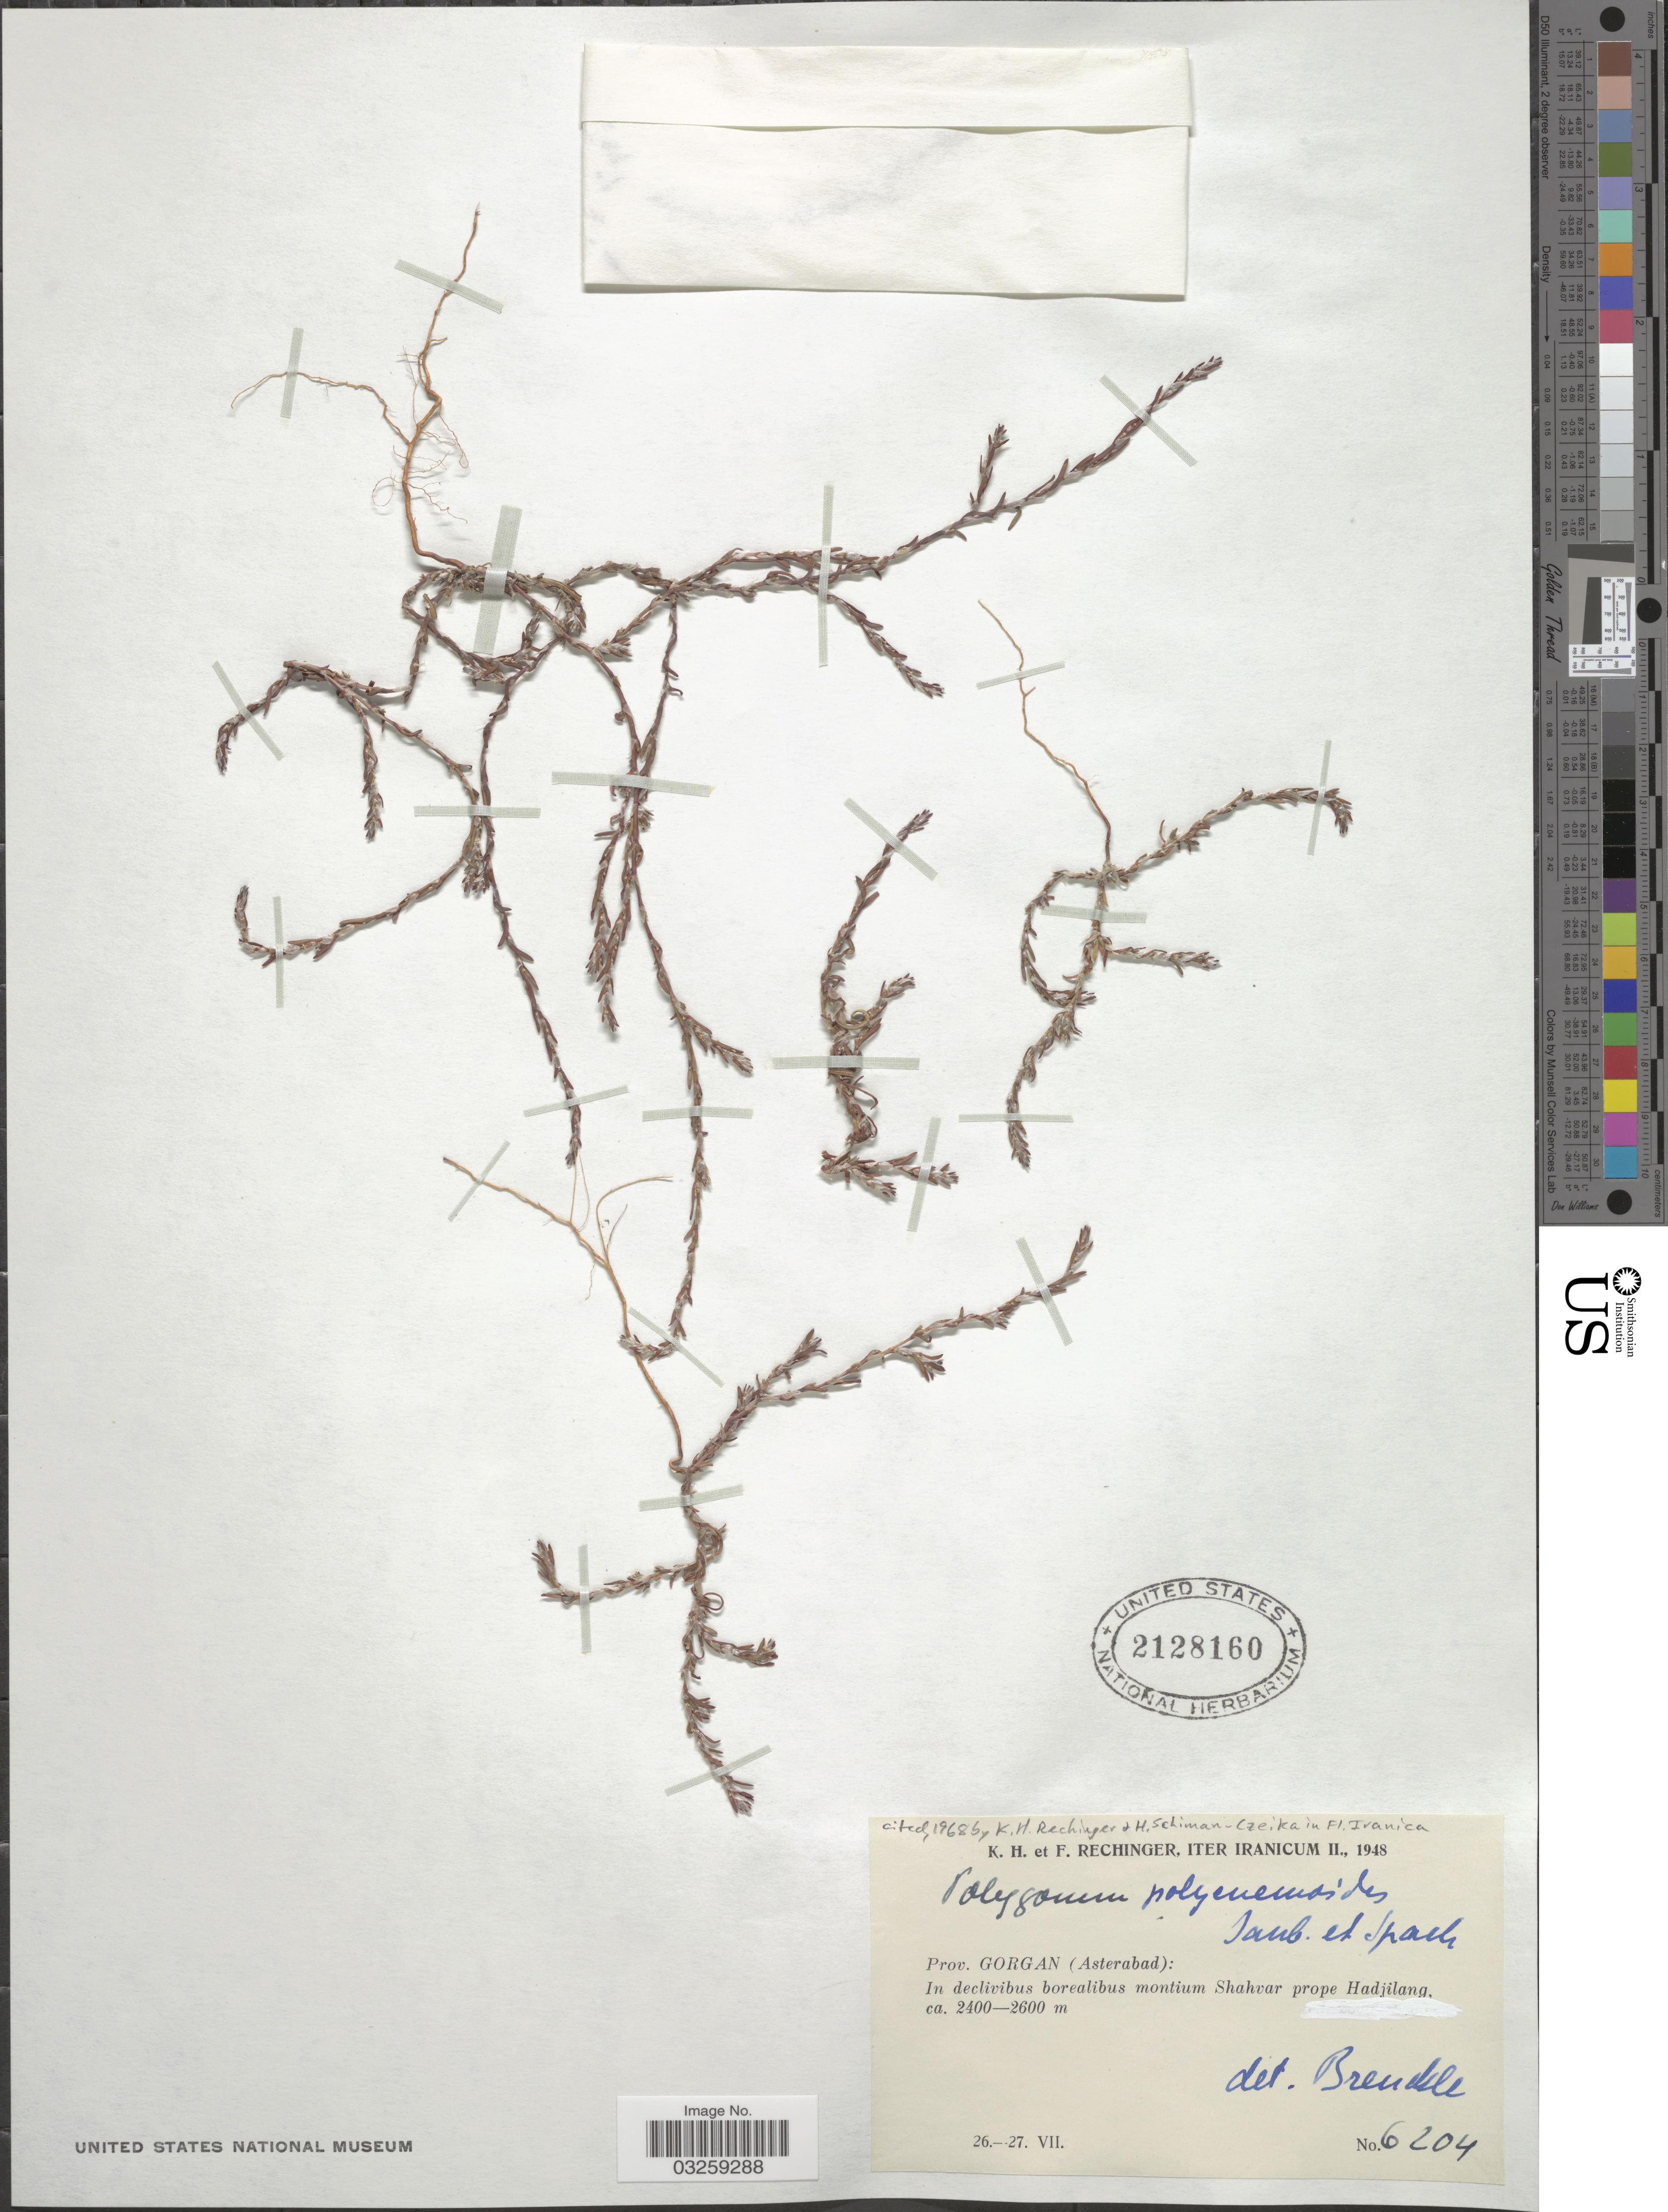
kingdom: Plantae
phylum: Tracheophyta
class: Magnoliopsida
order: Caryophyllales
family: Polygonaceae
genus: Polygonum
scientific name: Polygonum polycnemoides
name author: Jaub. & Spach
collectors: K. H. Rechinger & F. Rechinger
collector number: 6204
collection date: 1948-07-26/1948-07-27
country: Iran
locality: Prov. Gorgan (Asterabad): In declivibus borealibus montium Shahvar prope Hadjilang.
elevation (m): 2400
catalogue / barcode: US 2128160